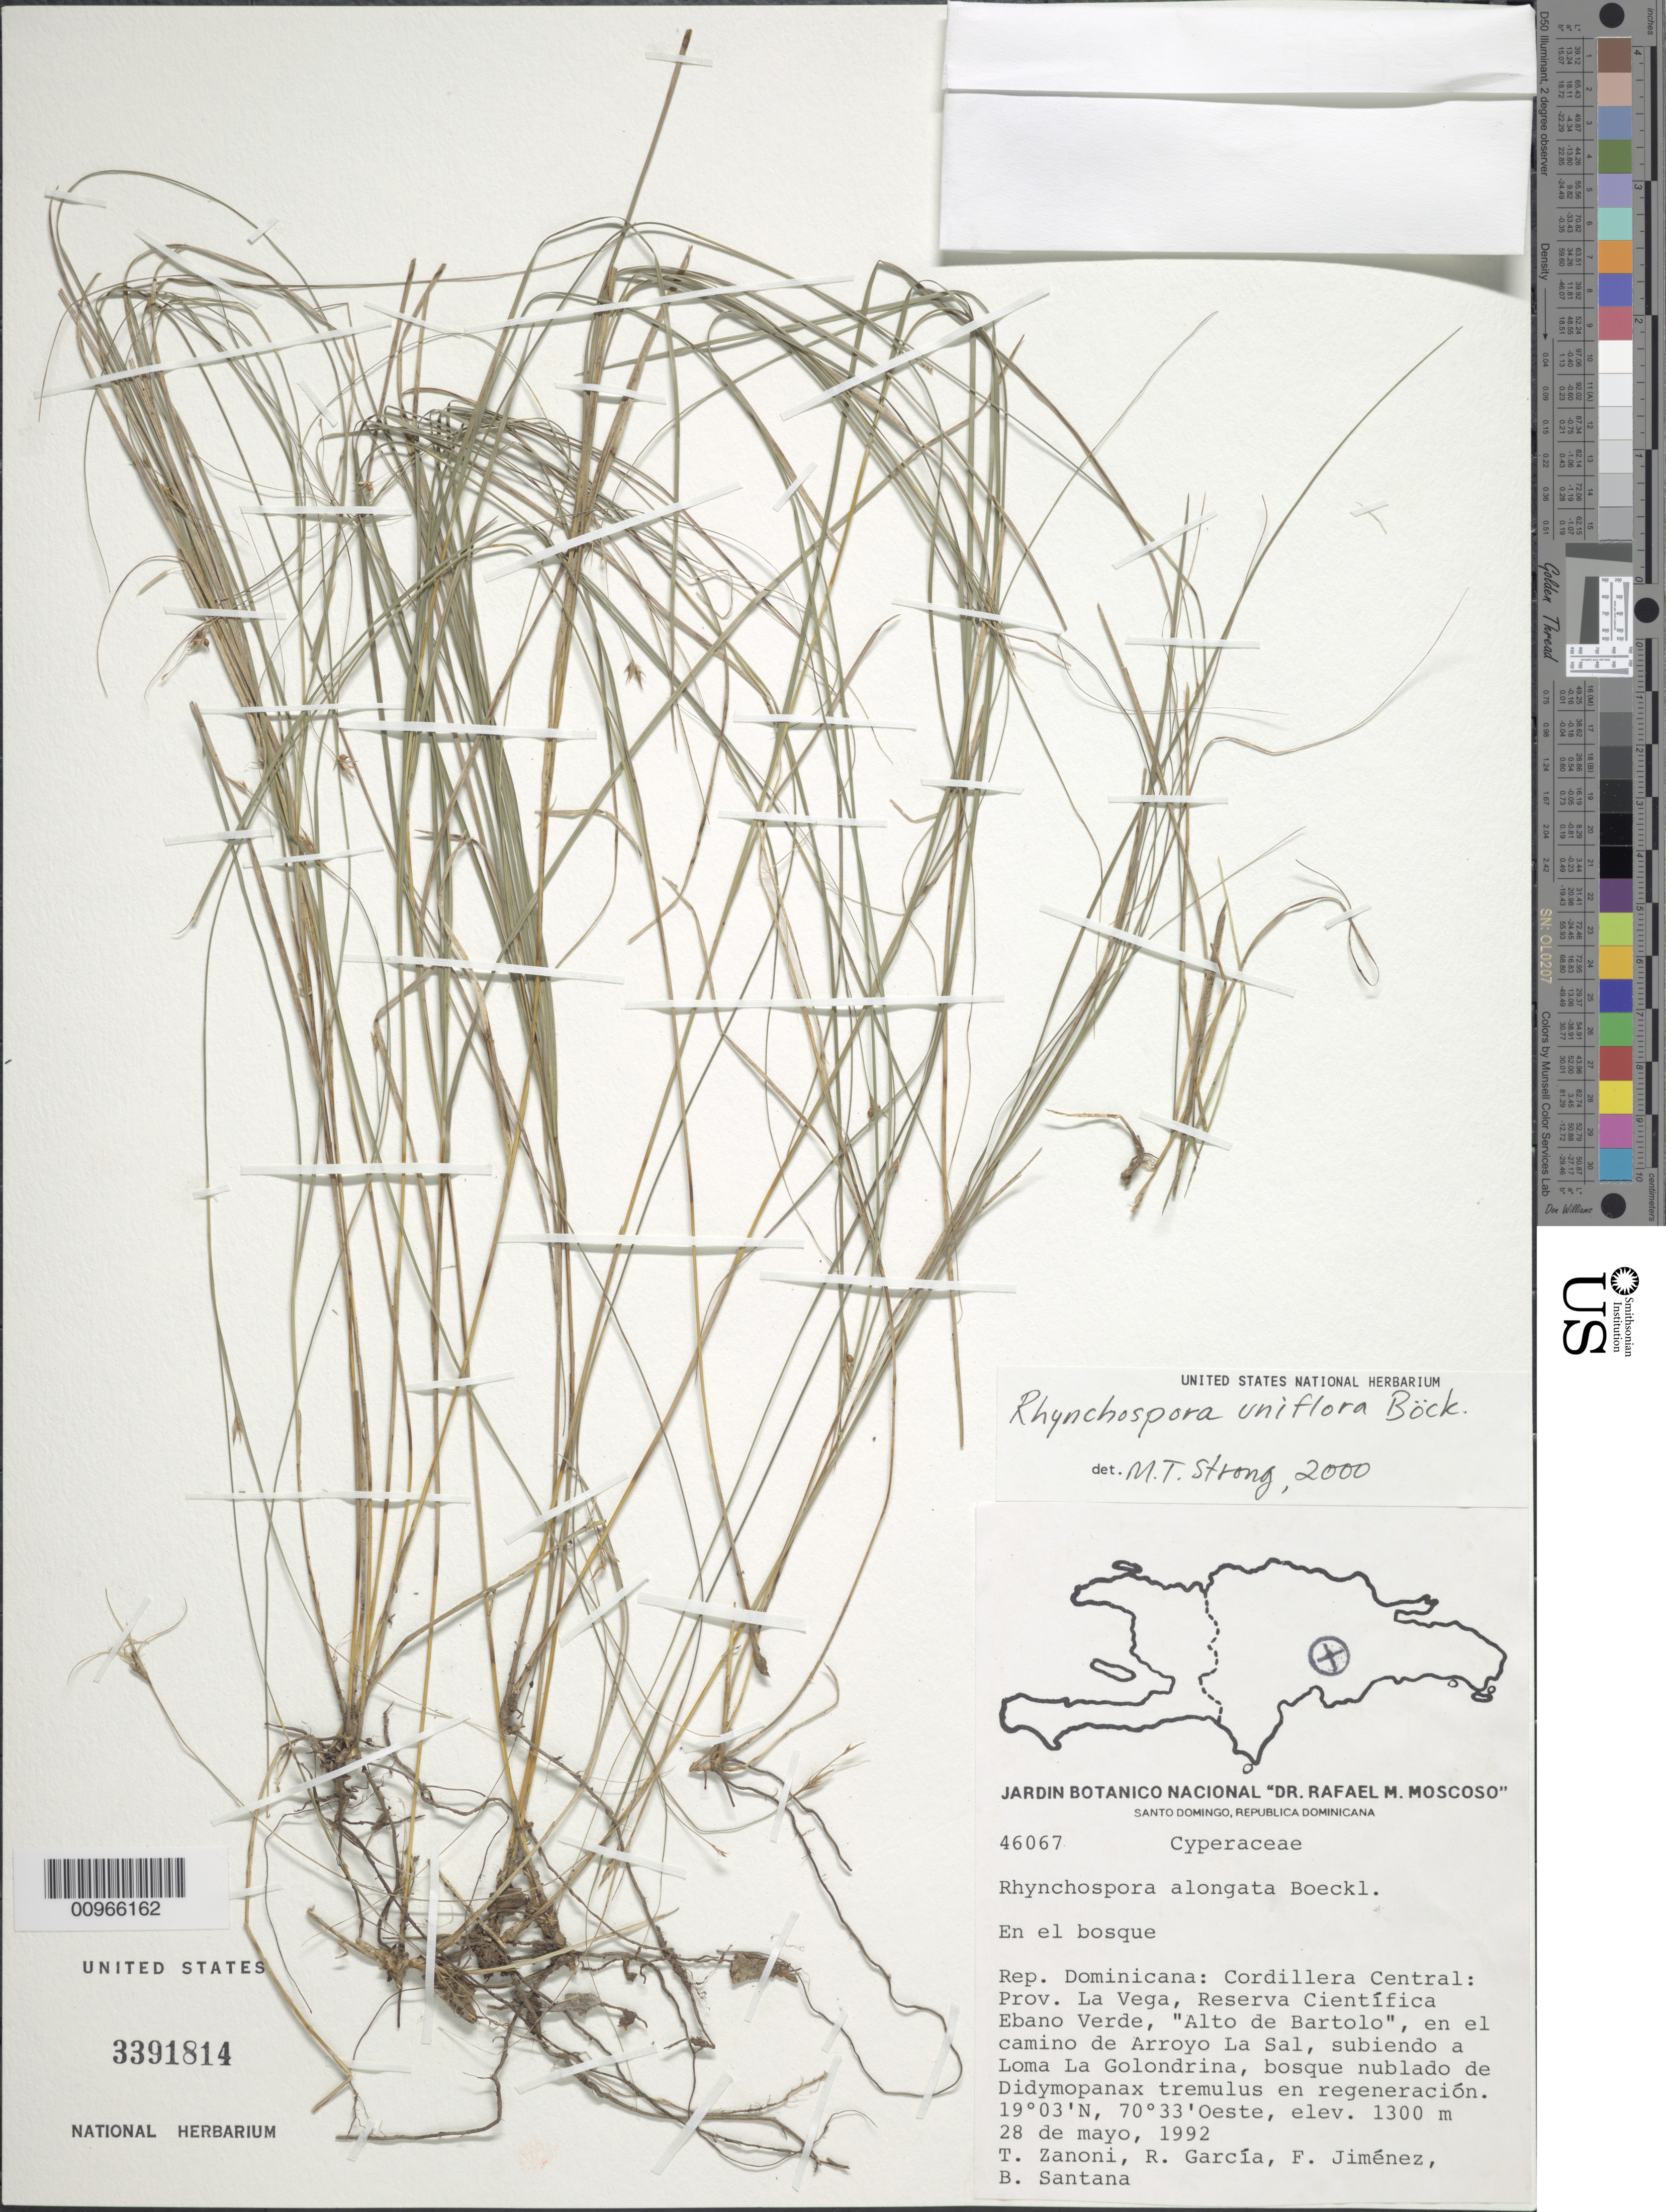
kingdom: Plantae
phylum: Tracheophyta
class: Liliopsida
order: Poales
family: Cyperaceae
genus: Rhynchospora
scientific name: Rhynchospora uniflora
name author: Boeckeler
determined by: Strong, M. T., (US), Smithsonian Institution - National Museum of Natural History (UNITED STATES)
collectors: T. A. Zanoni, R. G. García, F. Jiménez & B. Santana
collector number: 46067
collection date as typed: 28 May 1992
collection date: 1992-05-28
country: Dominican Republic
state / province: La Vega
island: Hispaniola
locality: Cordillera Central, Reserva Científica Ebano Verdo, "Alto de Bartolo", en el camino de Arroyo La Sal, subiendo a Loma La Golondrina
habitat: En el bosque nublado de Didymopanax tremulus en regeneración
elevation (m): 1300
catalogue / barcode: US 3391814